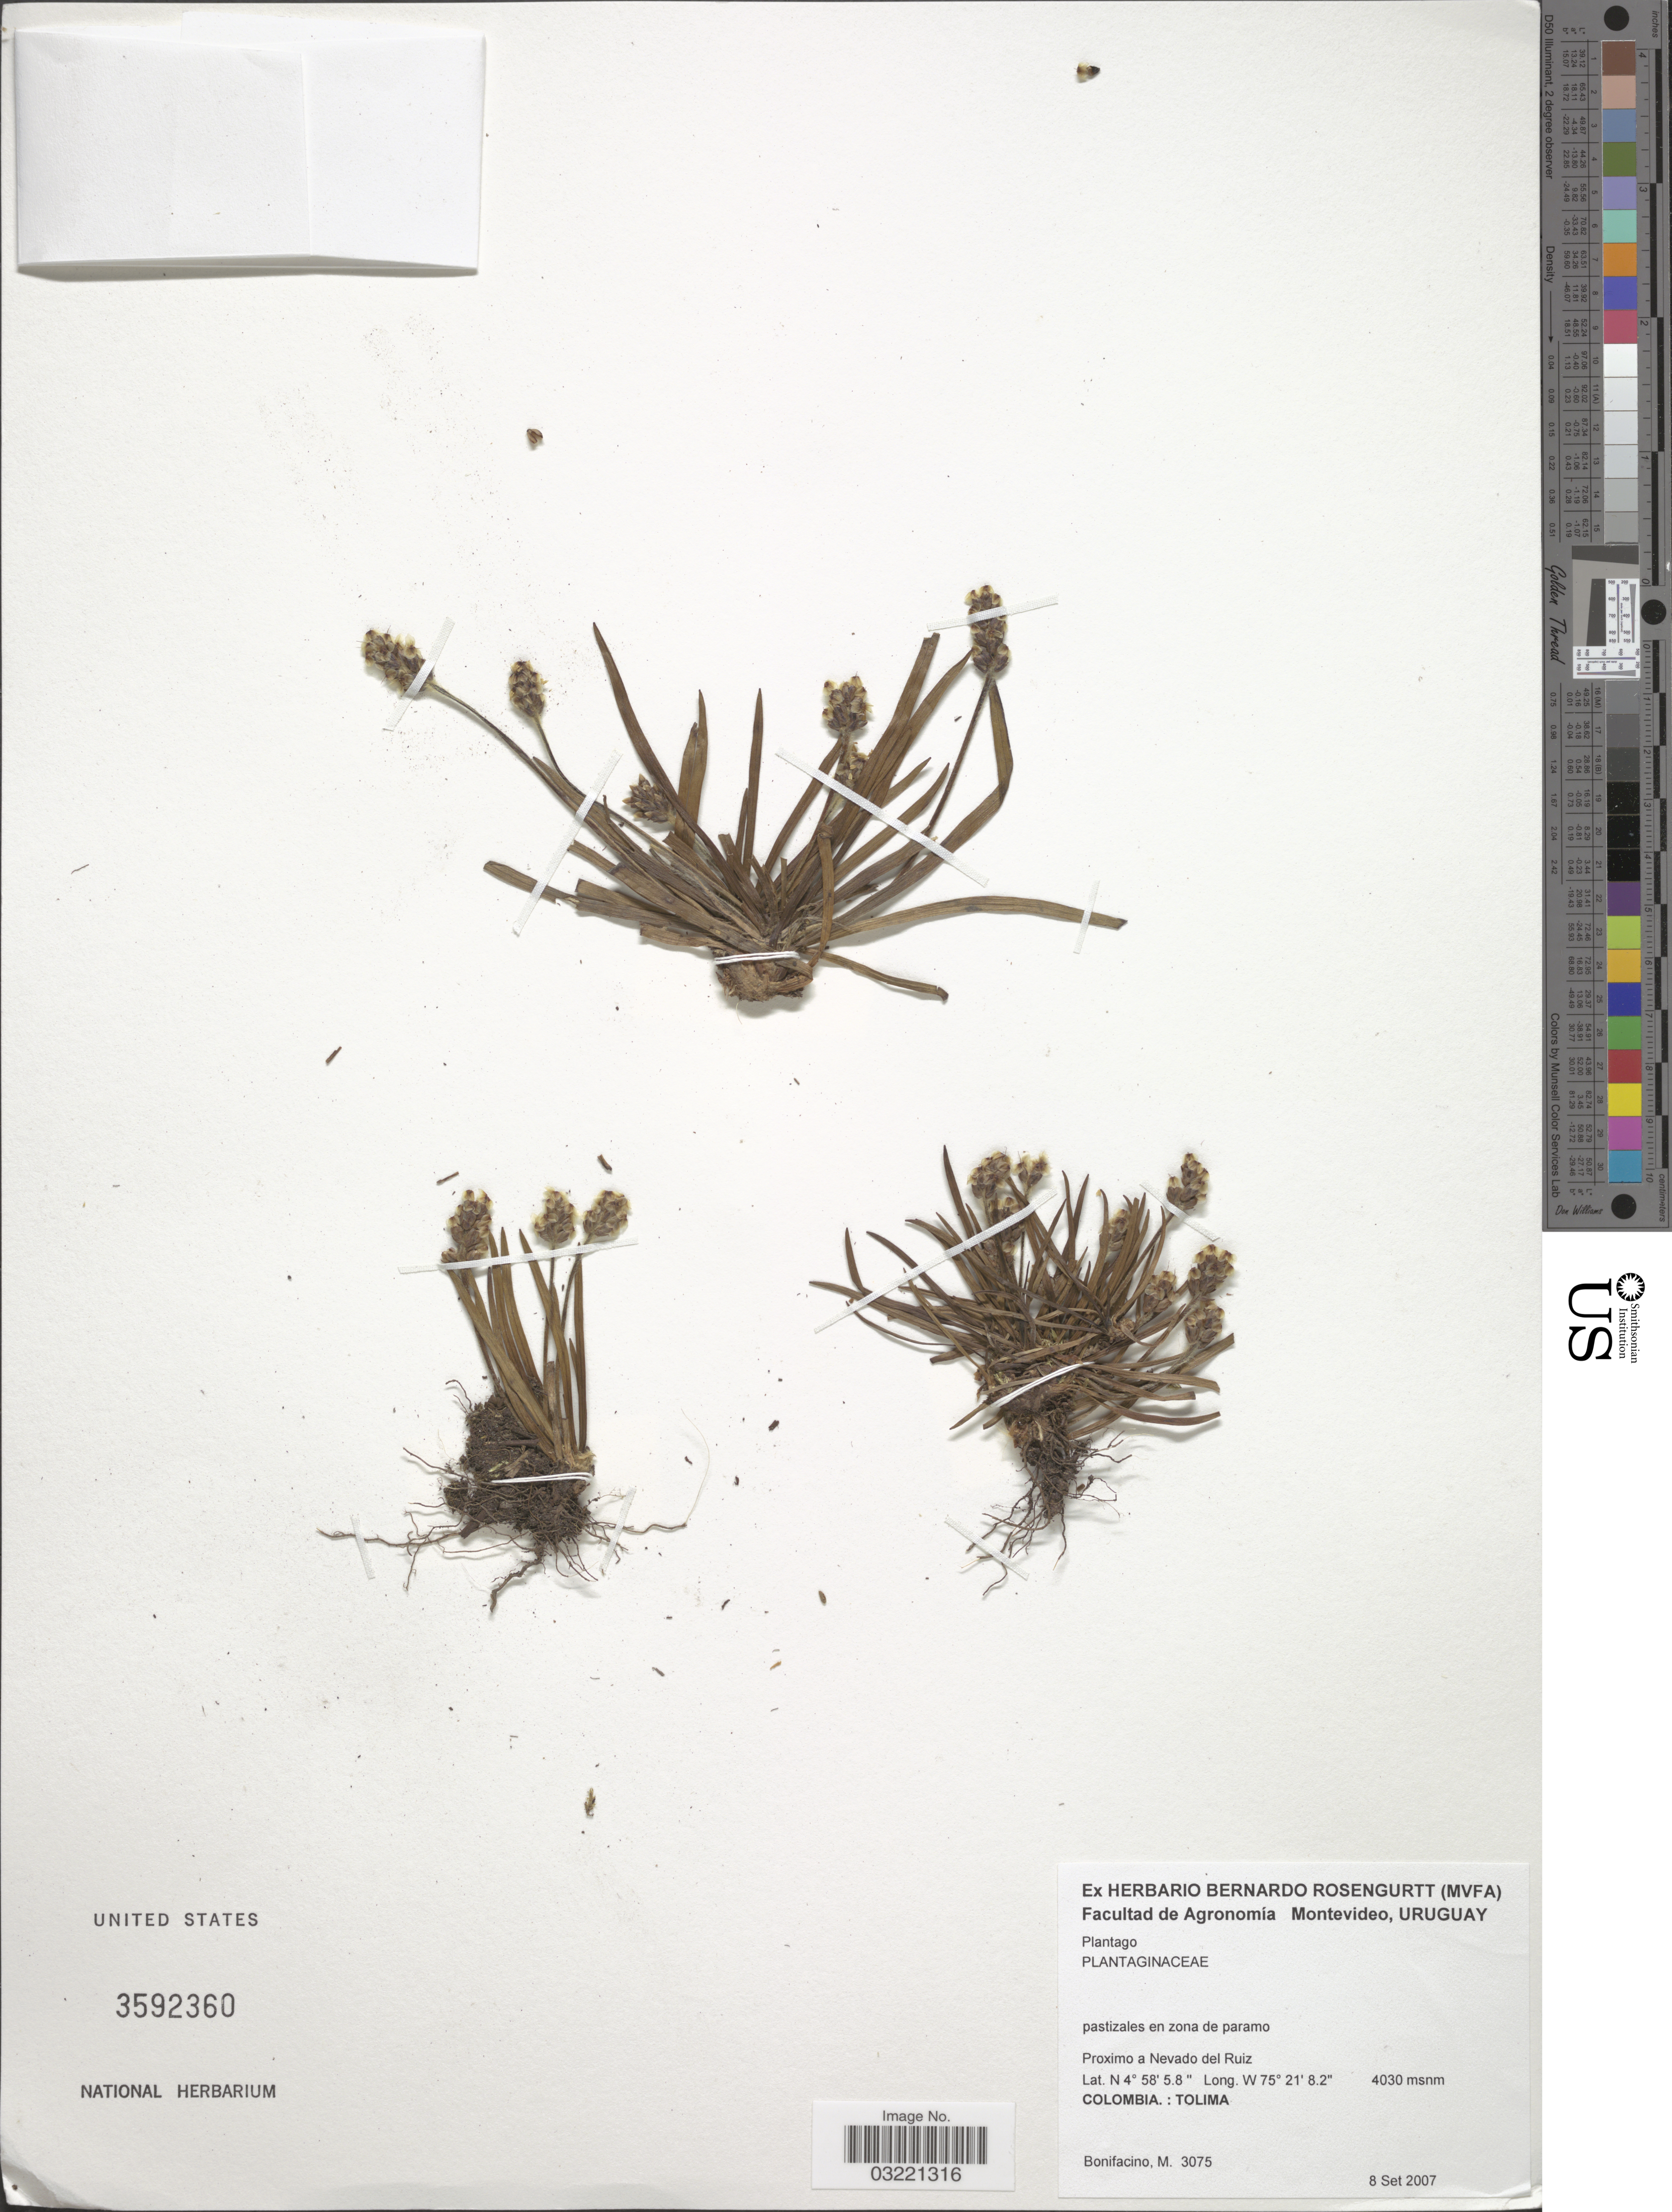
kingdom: Plantae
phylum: Tracheophyta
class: Magnoliopsida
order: Lamiales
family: Plantaginaceae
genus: Plantago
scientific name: Plantago sp.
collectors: M. Bonifacino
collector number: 3075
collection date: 2007-09-08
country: Colombia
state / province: Tolima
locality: Proximo a Nevado del Ruiz.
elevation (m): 4030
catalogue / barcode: US 3592360